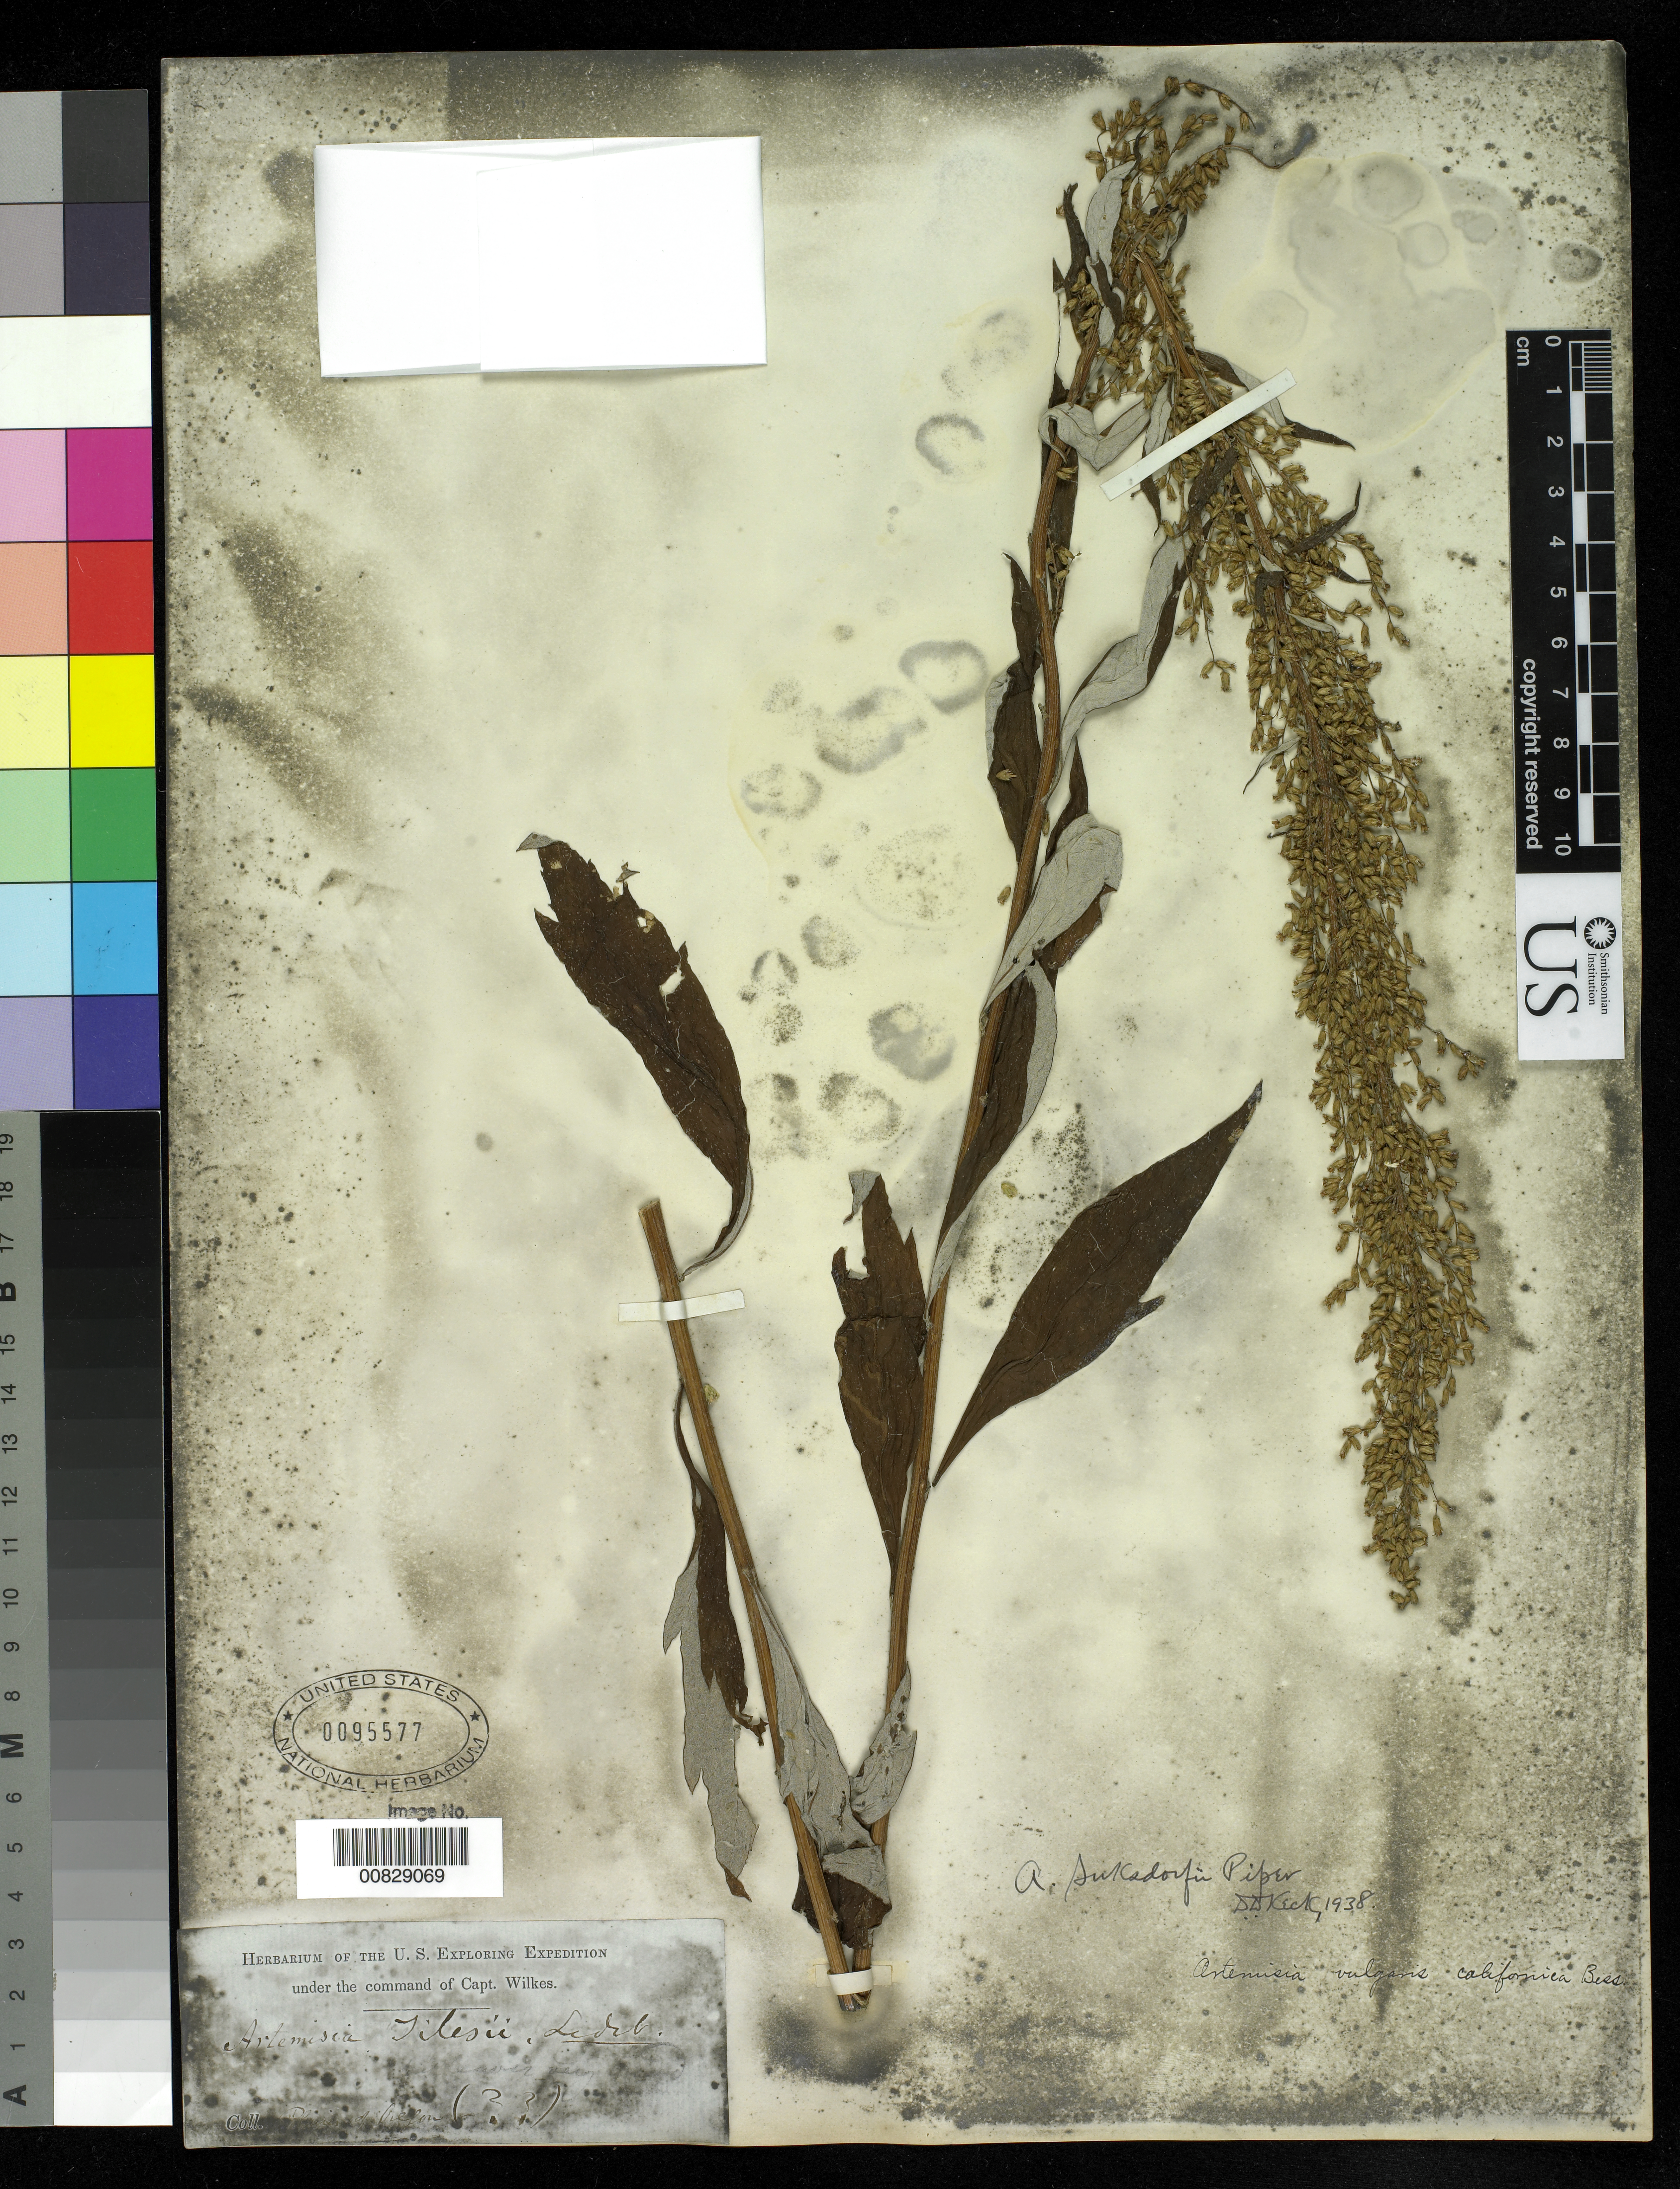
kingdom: Plantae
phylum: Tracheophyta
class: Magnoliopsida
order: Asterales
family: Asteraceae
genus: Artemisia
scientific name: Artemisia suksdorfii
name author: Piper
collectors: Wilkes Explor. Exped.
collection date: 1838/1842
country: United States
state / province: Oregon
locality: Plains of Oregon (??)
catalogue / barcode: US 95577